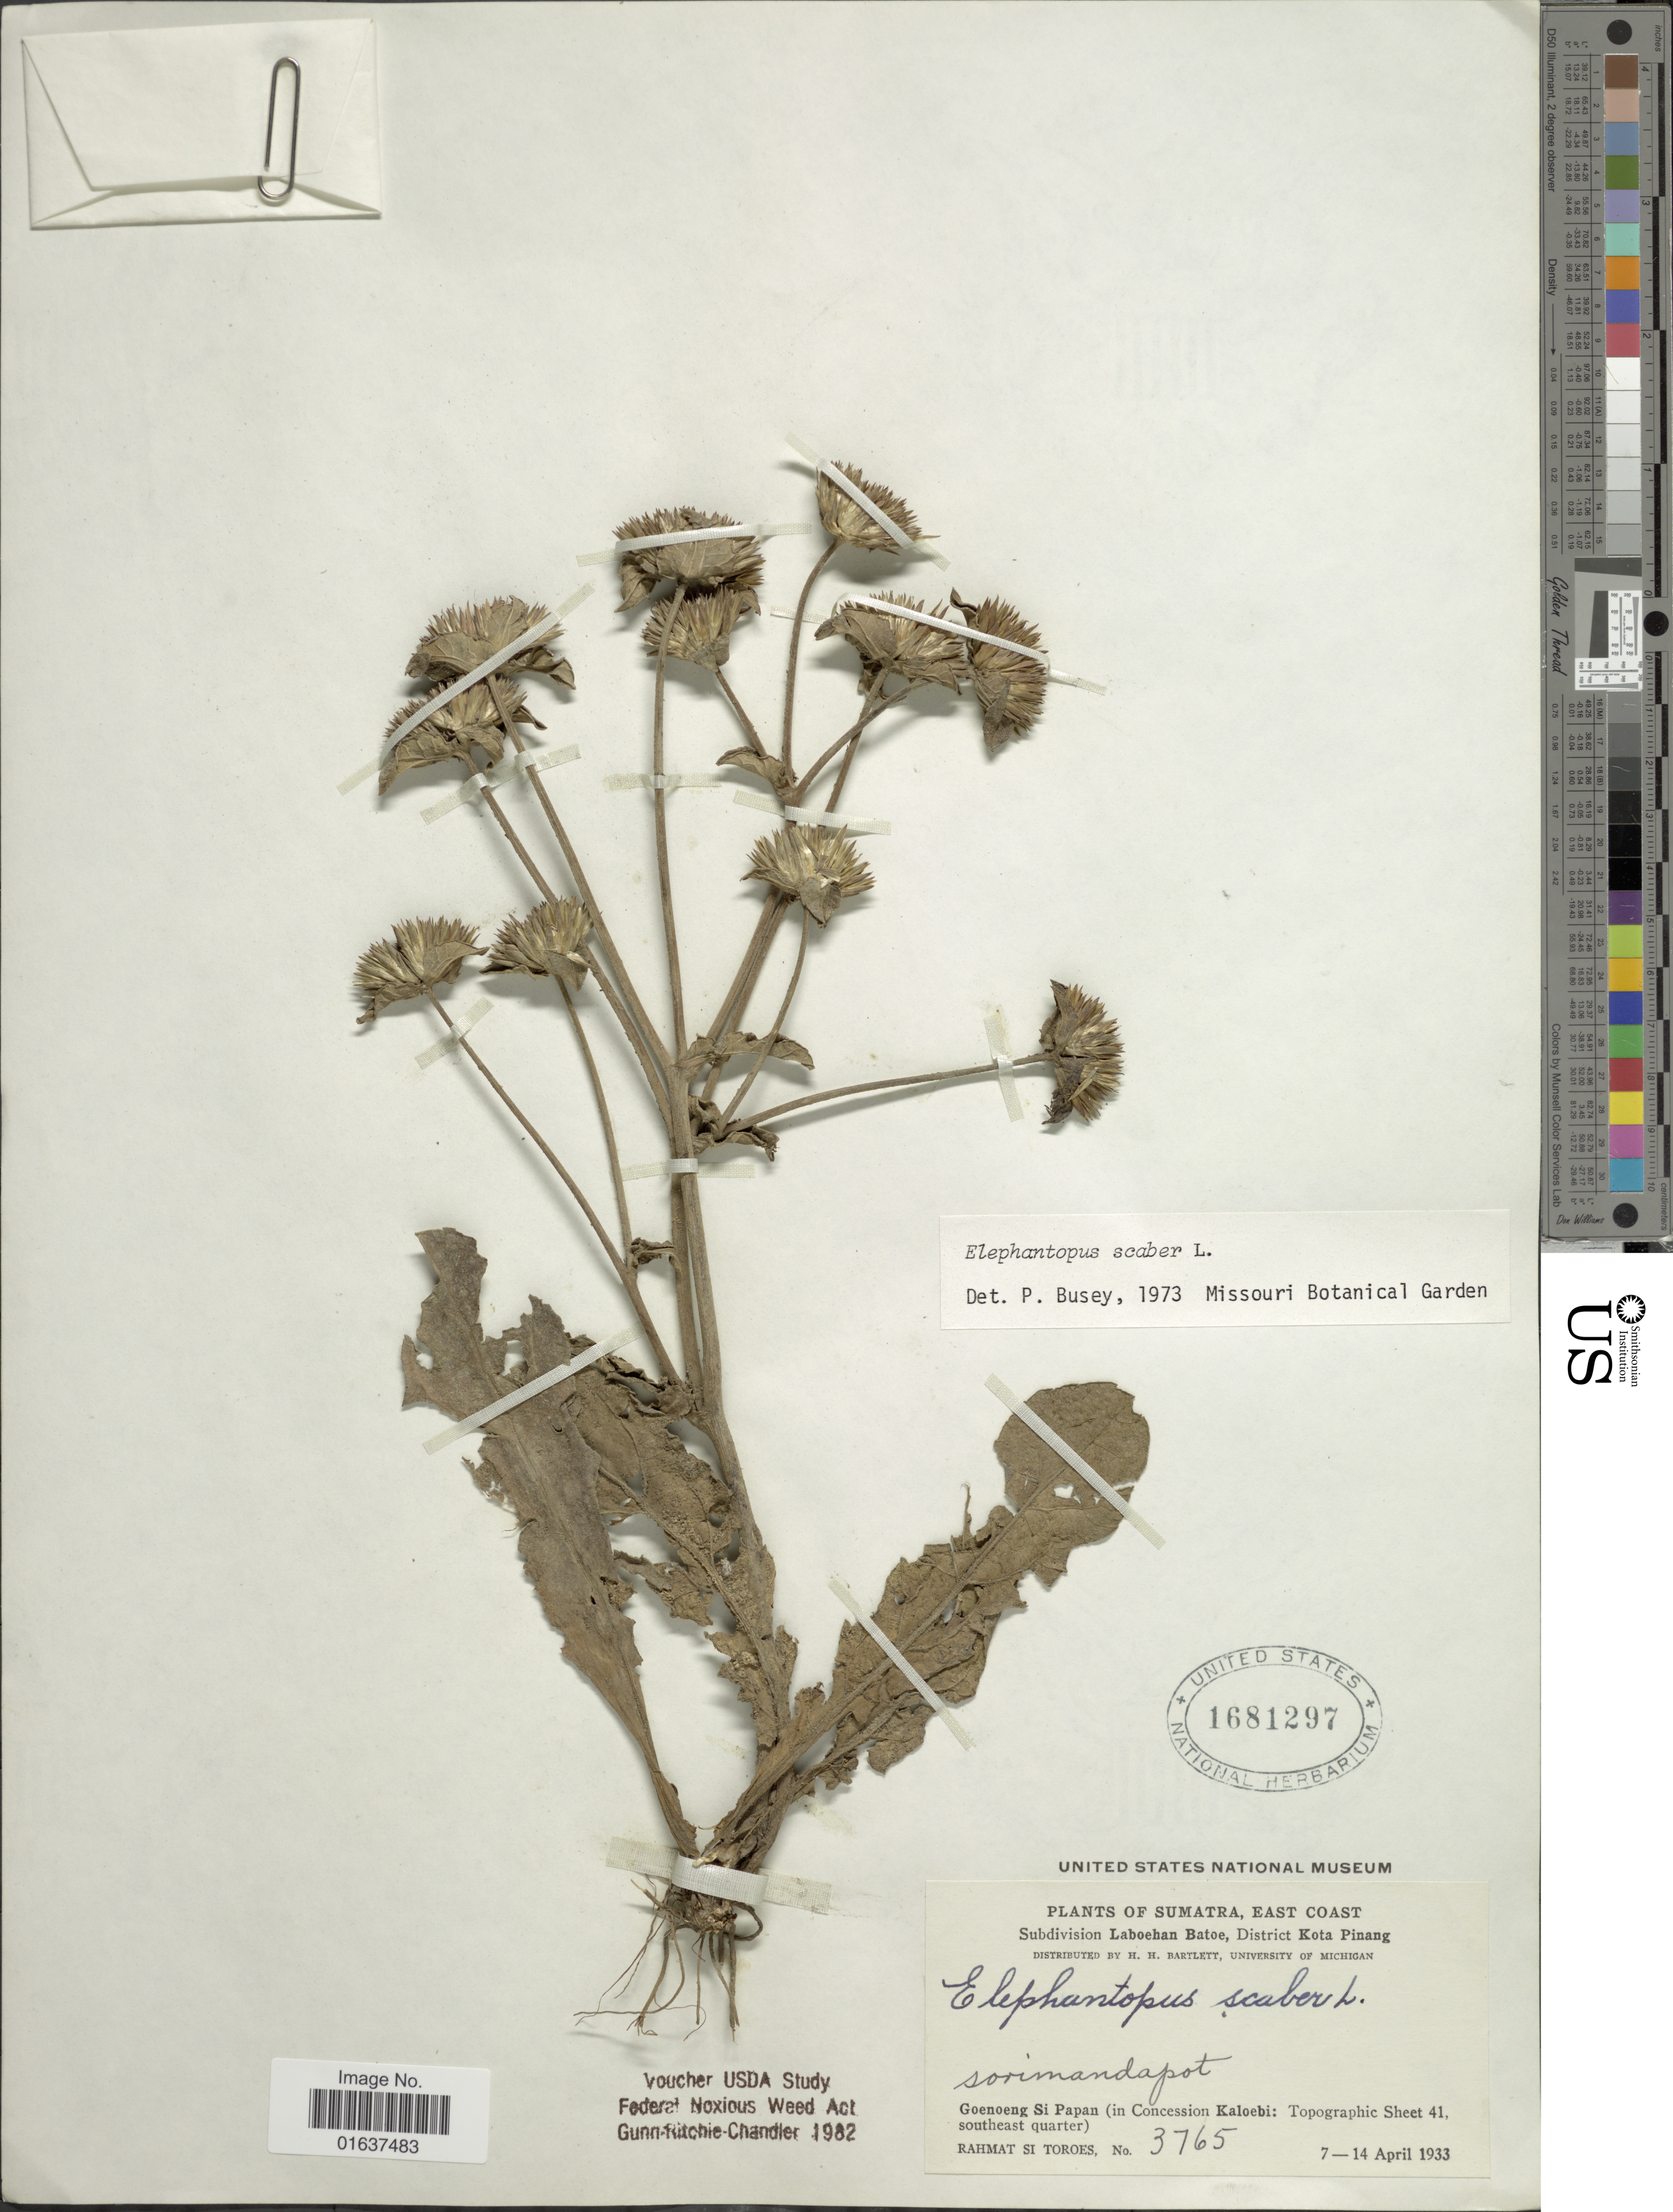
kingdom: Plantae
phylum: Tracheophyta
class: Magnoliopsida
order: Asterales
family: Asteraceae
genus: Elephantopus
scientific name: Elephantopus scaber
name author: L.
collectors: Rahmat Si Boeea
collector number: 3765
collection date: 1933-04-07/1933-04-14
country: Indonesia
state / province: Sumatra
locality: East Coast. District Kota Pinang. Goenoeng Si Papan ( in Concession Kaloebi) Tpopgraphic Sheet 41, southeast quarter)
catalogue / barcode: US 1681297